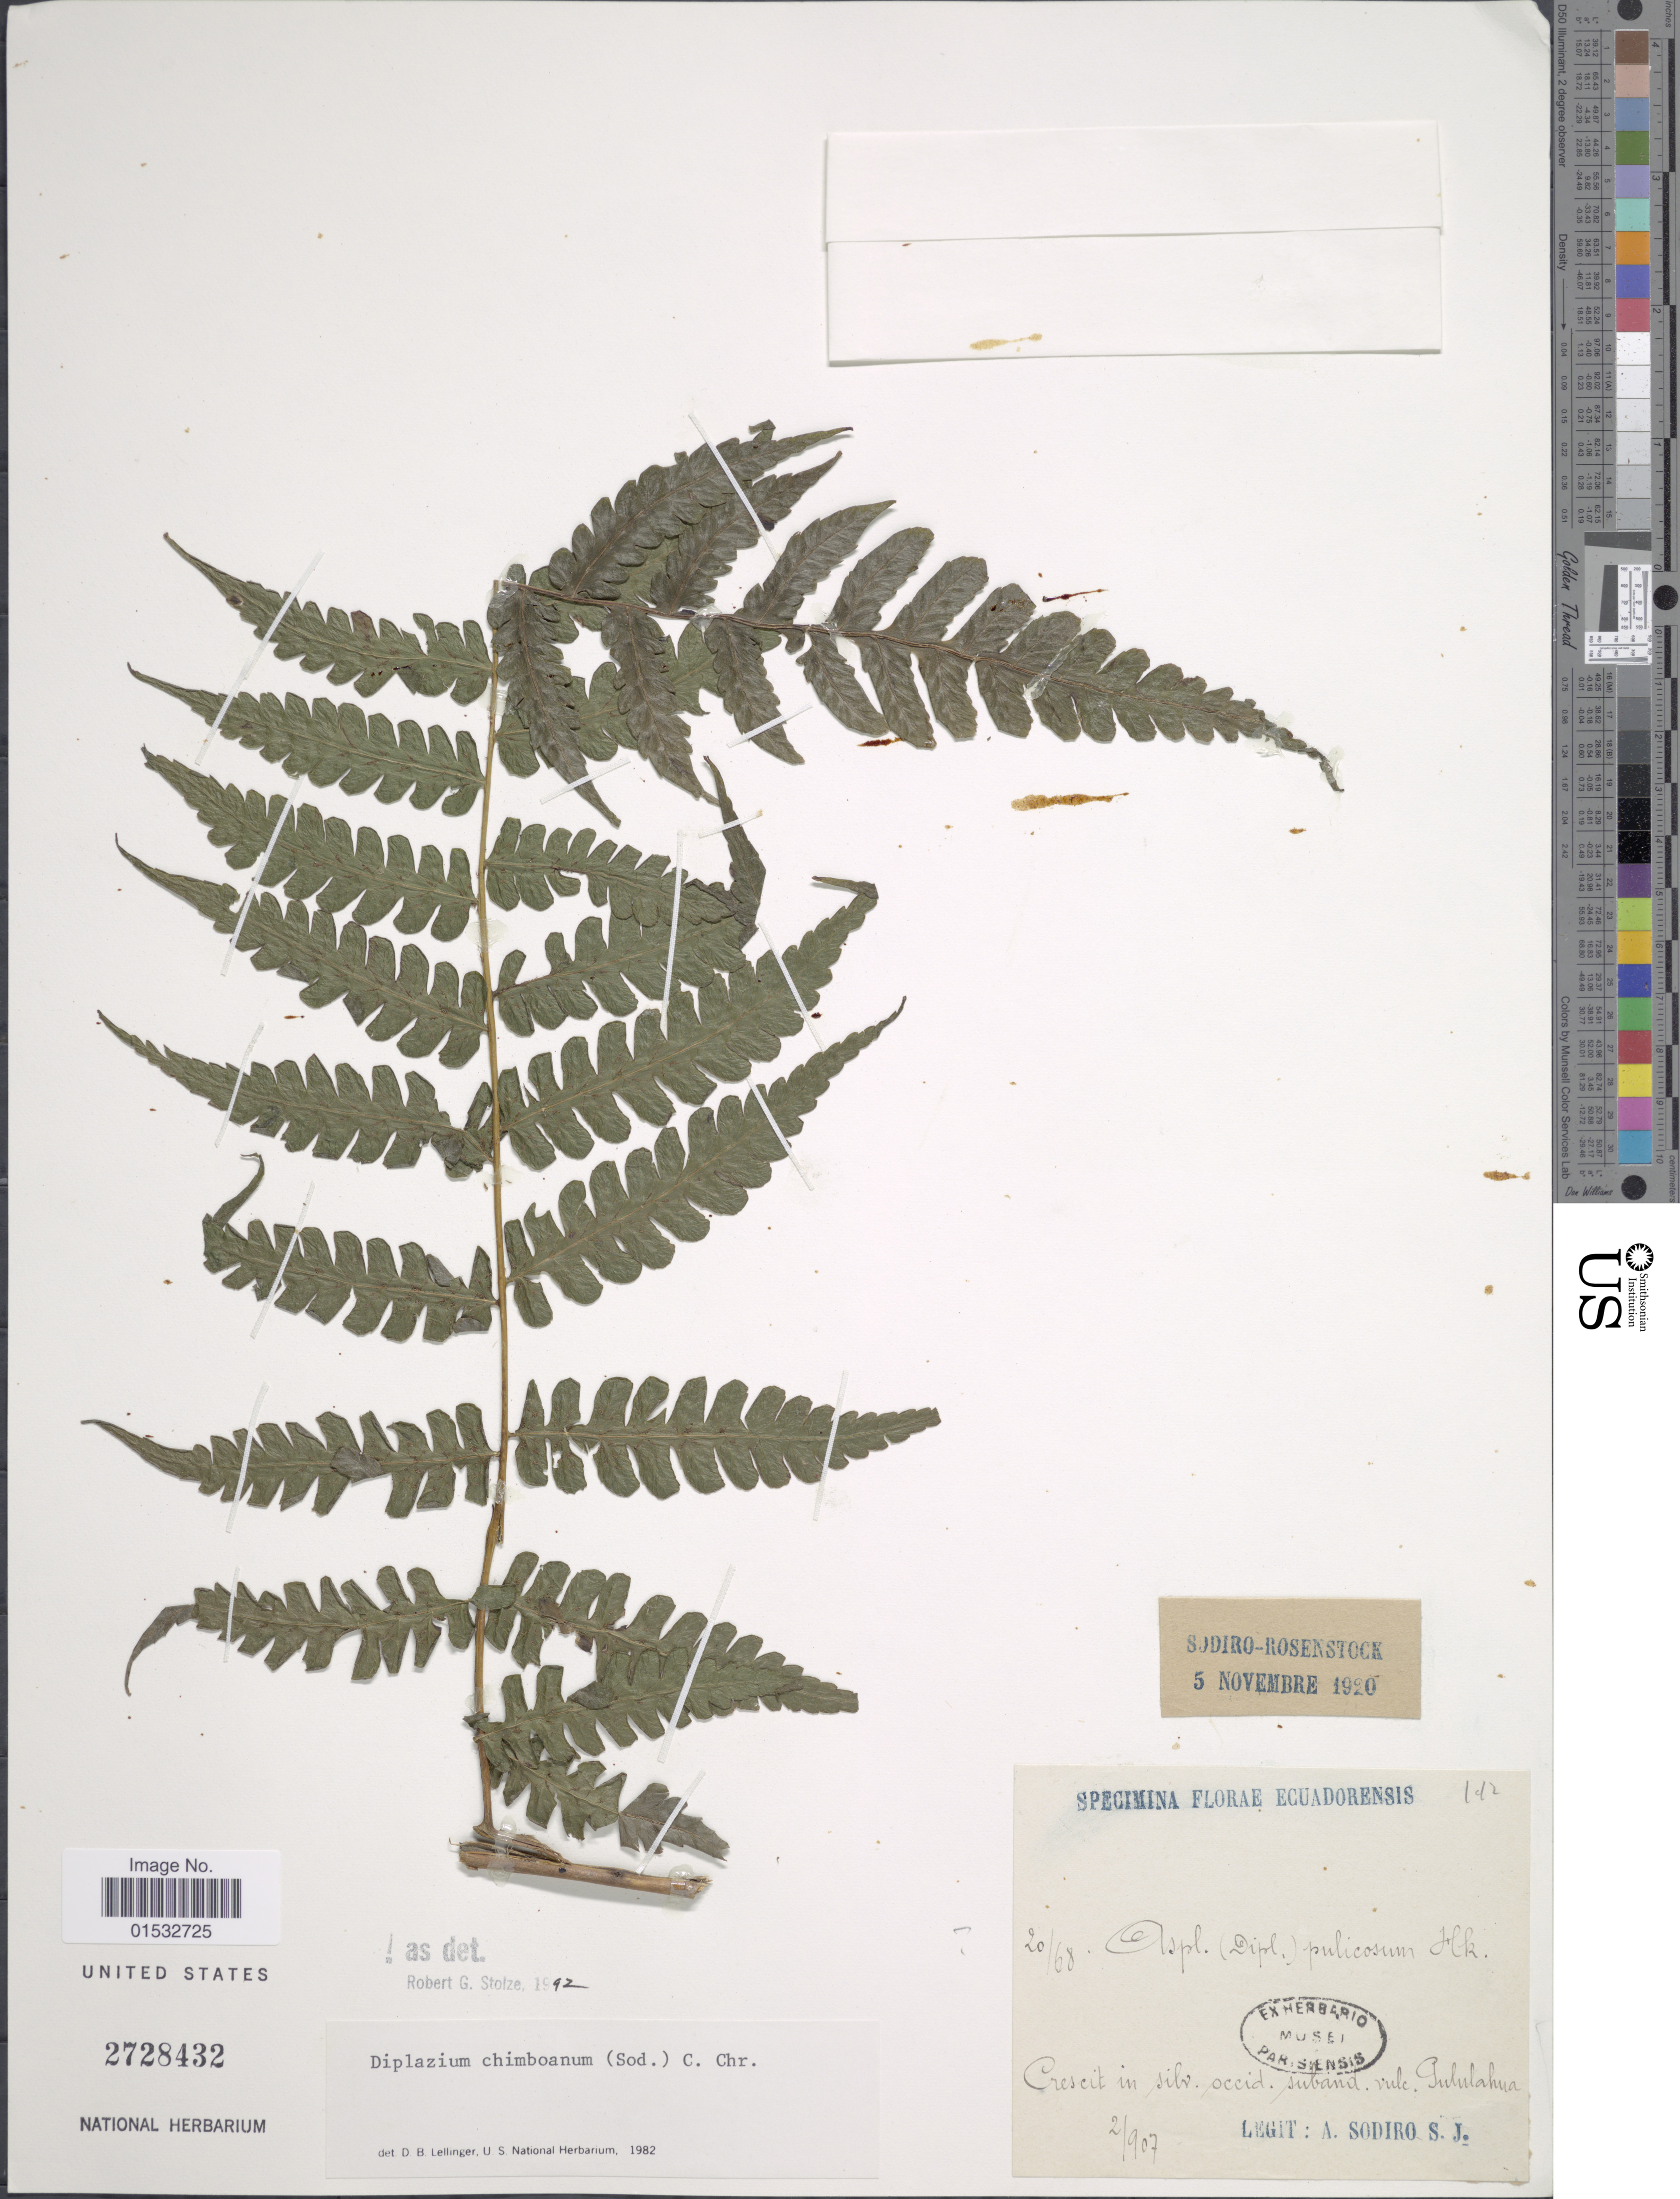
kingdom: Plantae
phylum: Tracheophyta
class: Polypodiopsida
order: Polypodiales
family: Athyriaceae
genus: Diplazium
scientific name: Diplazium chimboanum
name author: (Sodiro) C. Chr.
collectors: A. Sodiro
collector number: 20/68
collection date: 1907-02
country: Ecuador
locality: Crescit in silv. occid. suband. vulc. Pululahua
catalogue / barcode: US 2728432